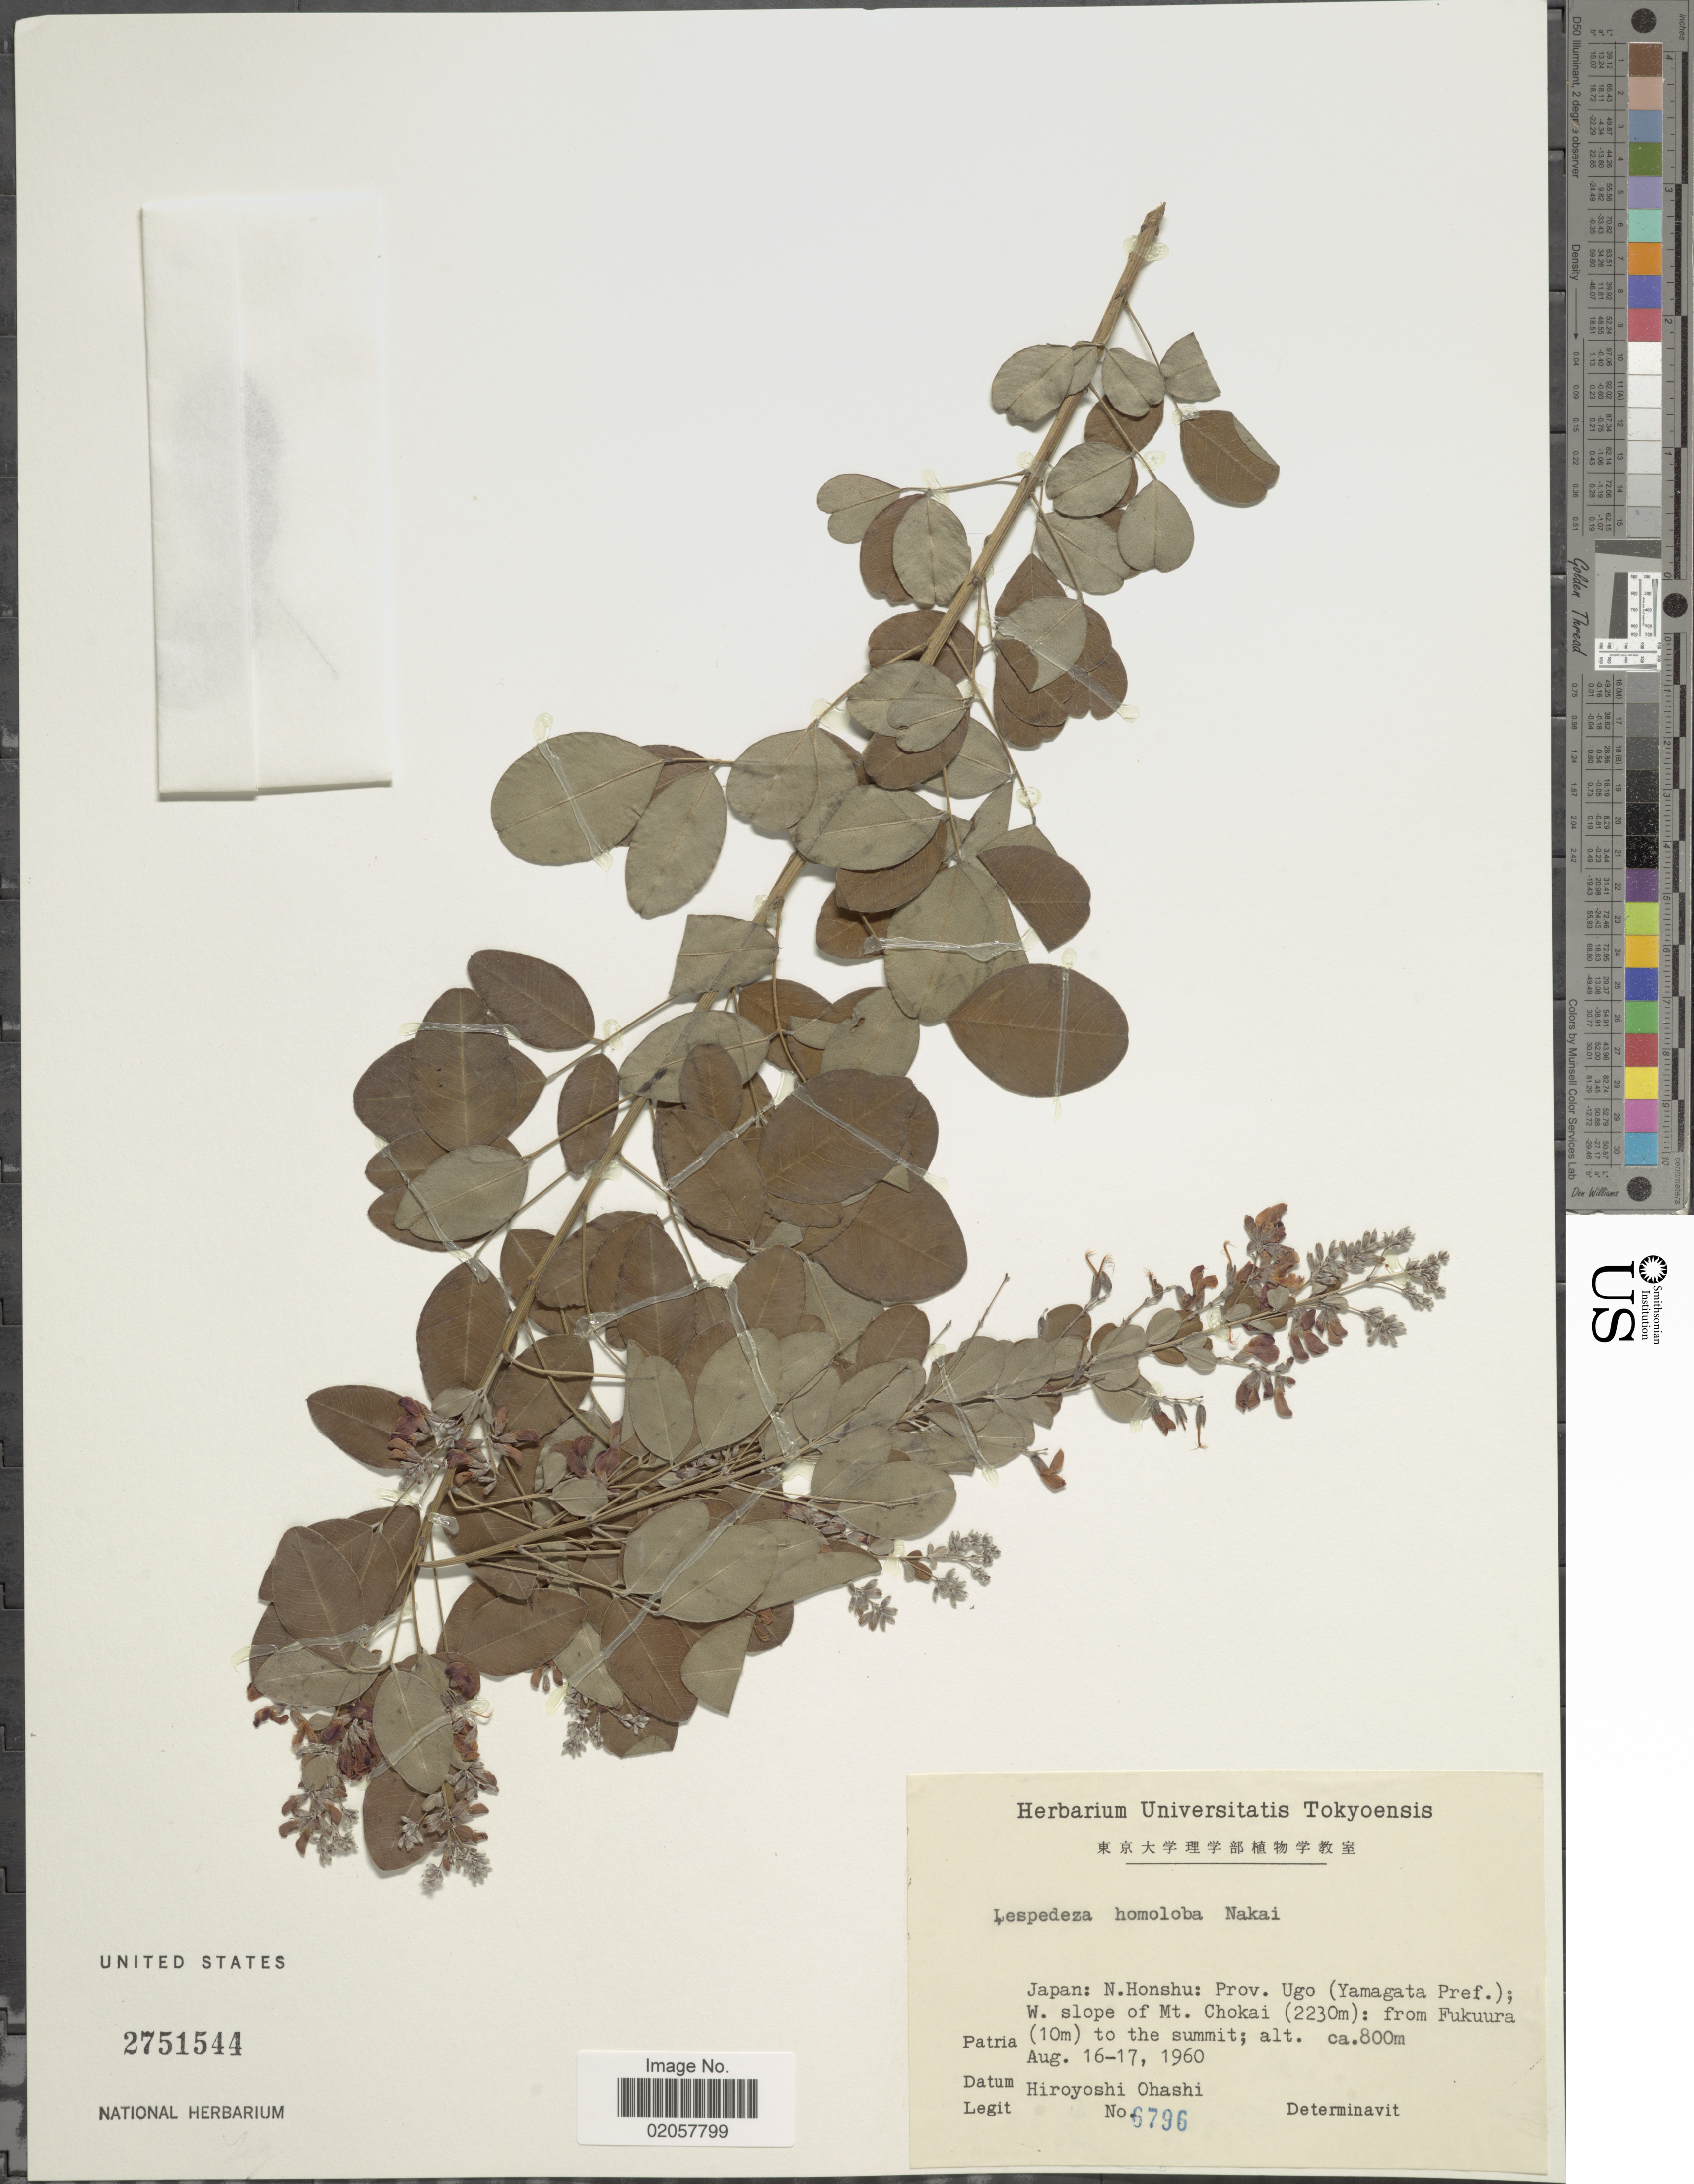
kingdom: Plantae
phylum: Tracheophyta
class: Magnoliopsida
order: Fabales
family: Fabaceae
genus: Lespedeza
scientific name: Lespedeza homoloba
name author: Nakai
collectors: H. Ohashi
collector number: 6796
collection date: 1960-08-16/1960-08-17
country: Japan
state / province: Yamagata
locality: N. Honshu: Prov. Ugo, W. slope of Mt. Chokai: from Fukuura (10m) to the summit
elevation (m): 800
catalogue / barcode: US 2751544